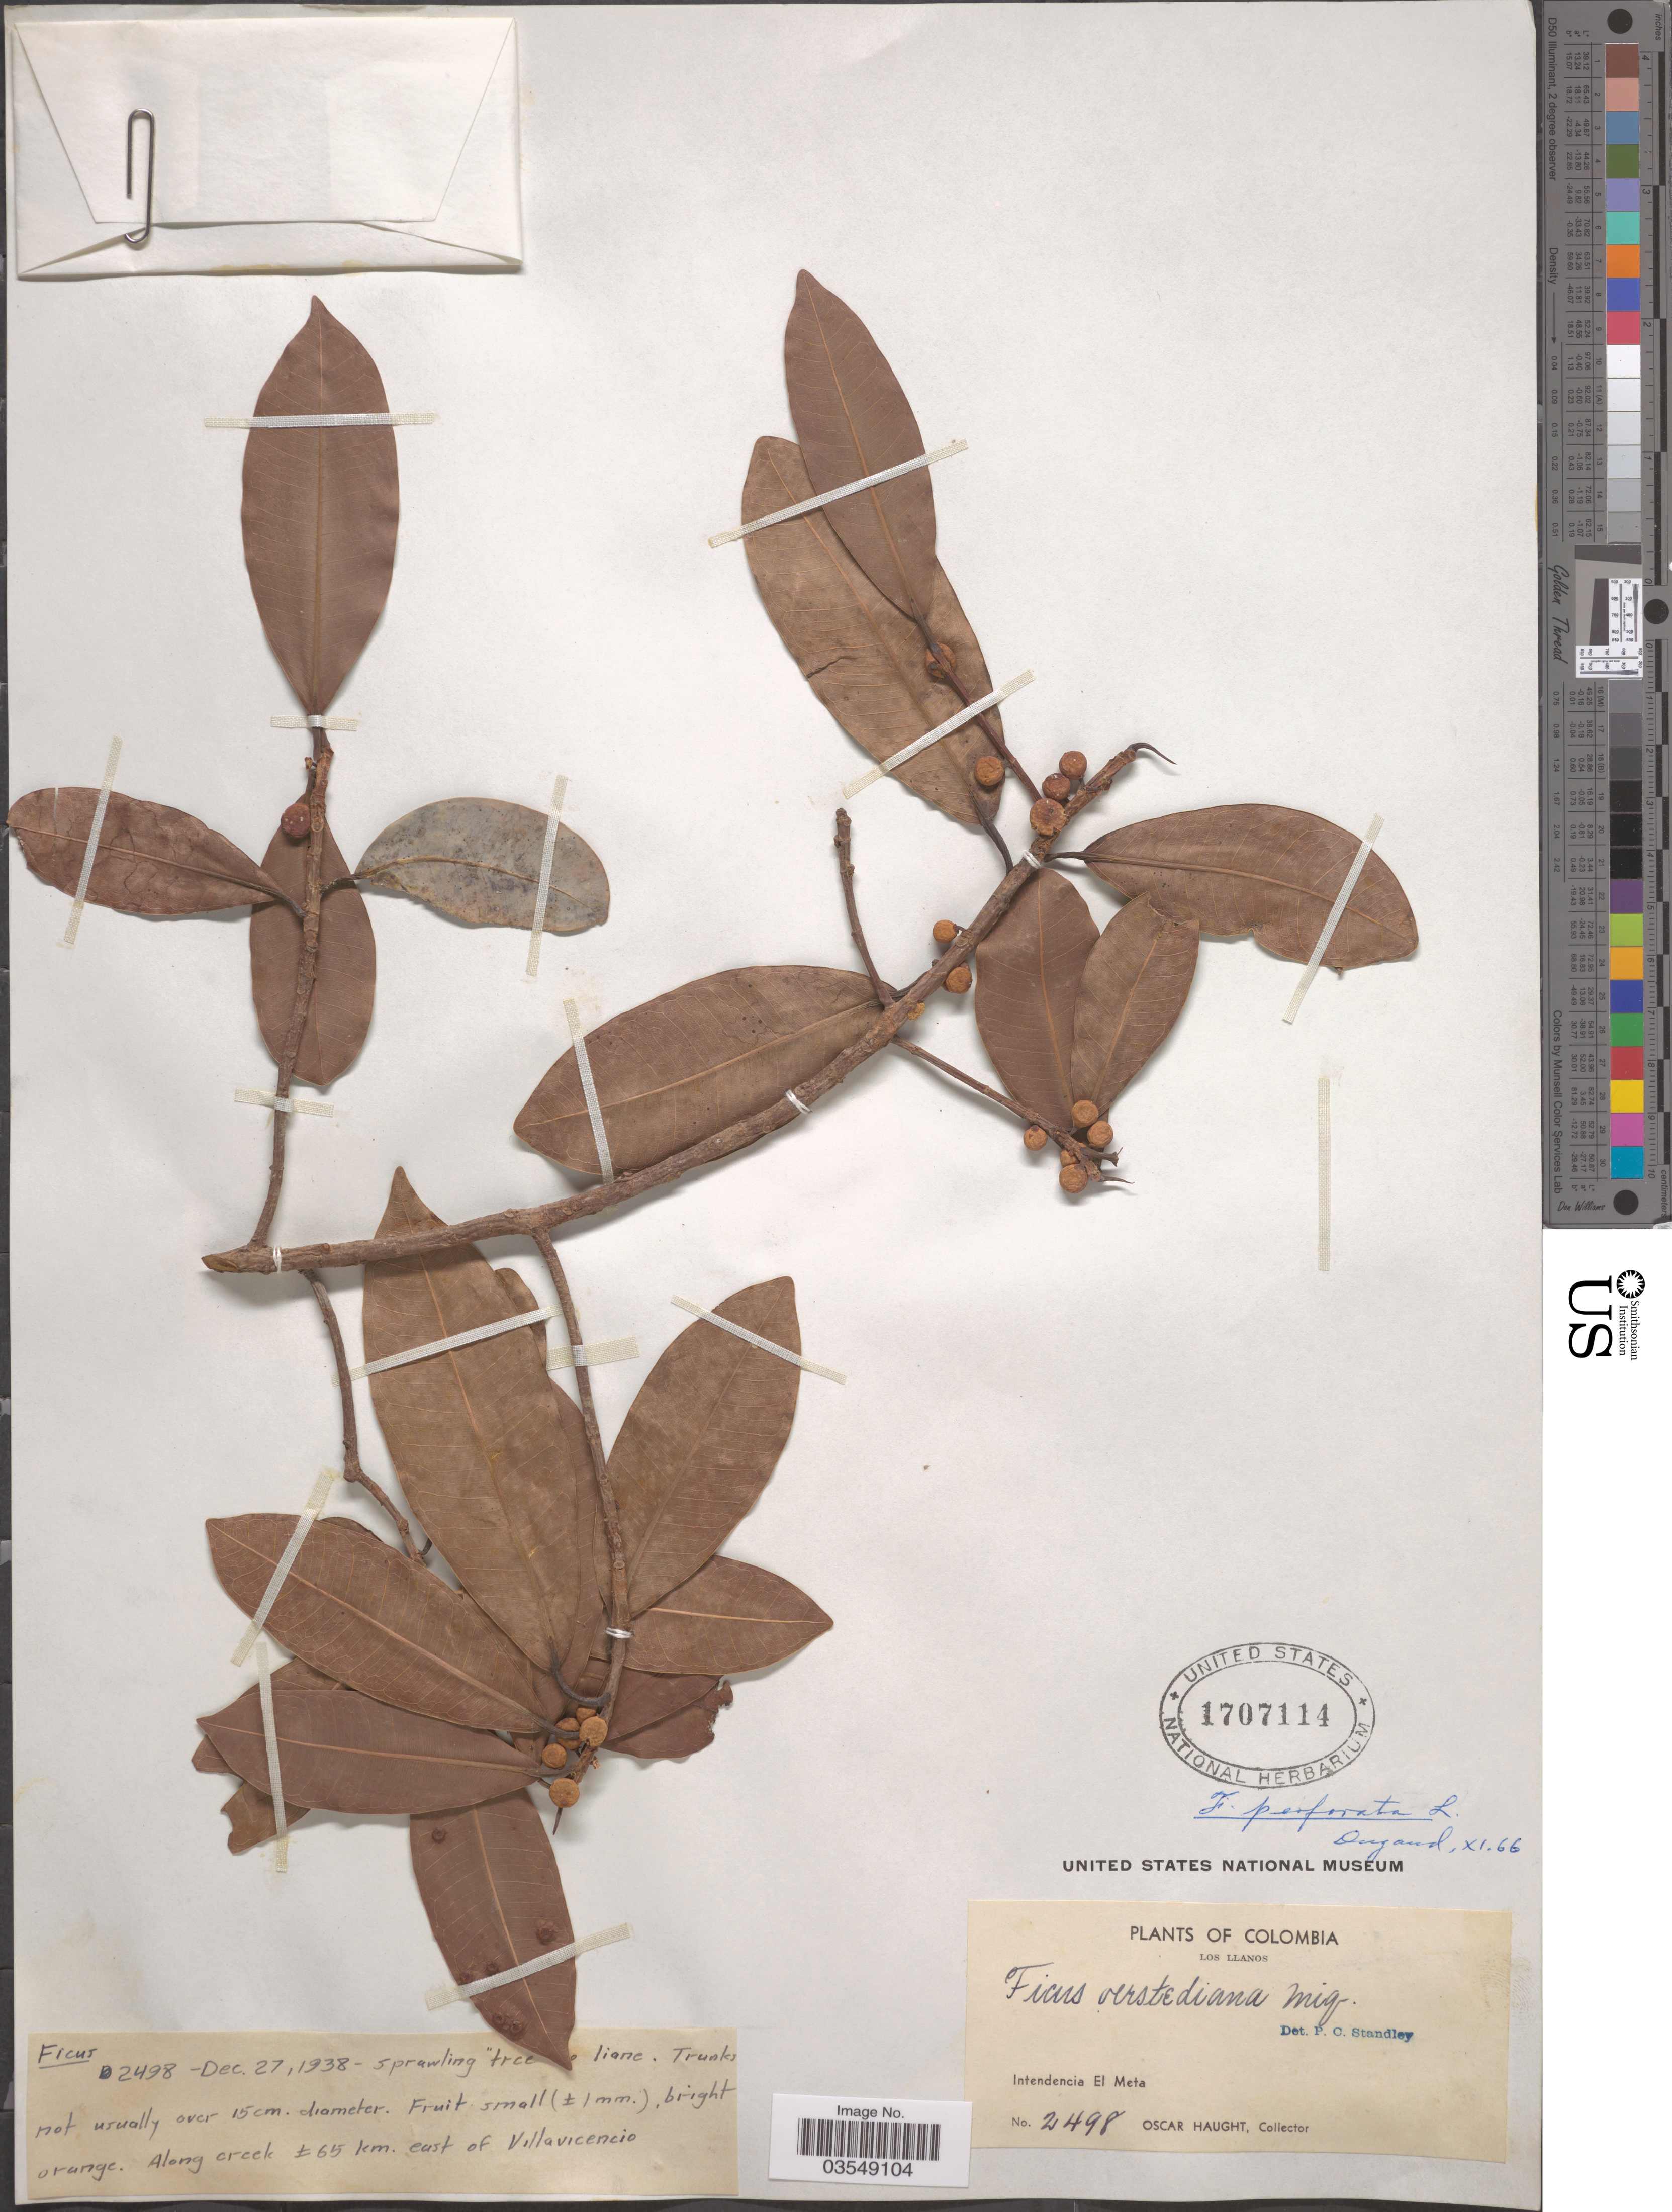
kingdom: Plantae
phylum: Tracheophyta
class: Magnoliopsida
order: Rosales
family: Moraceae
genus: Ficus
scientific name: Ficus perforata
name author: L.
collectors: O. Haught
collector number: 2498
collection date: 1938-12-27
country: Colombia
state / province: Meta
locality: Los Llanos. Intendencia El Meta. Along creek ± 65 km. east of Villavicencio.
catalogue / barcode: US 1707114